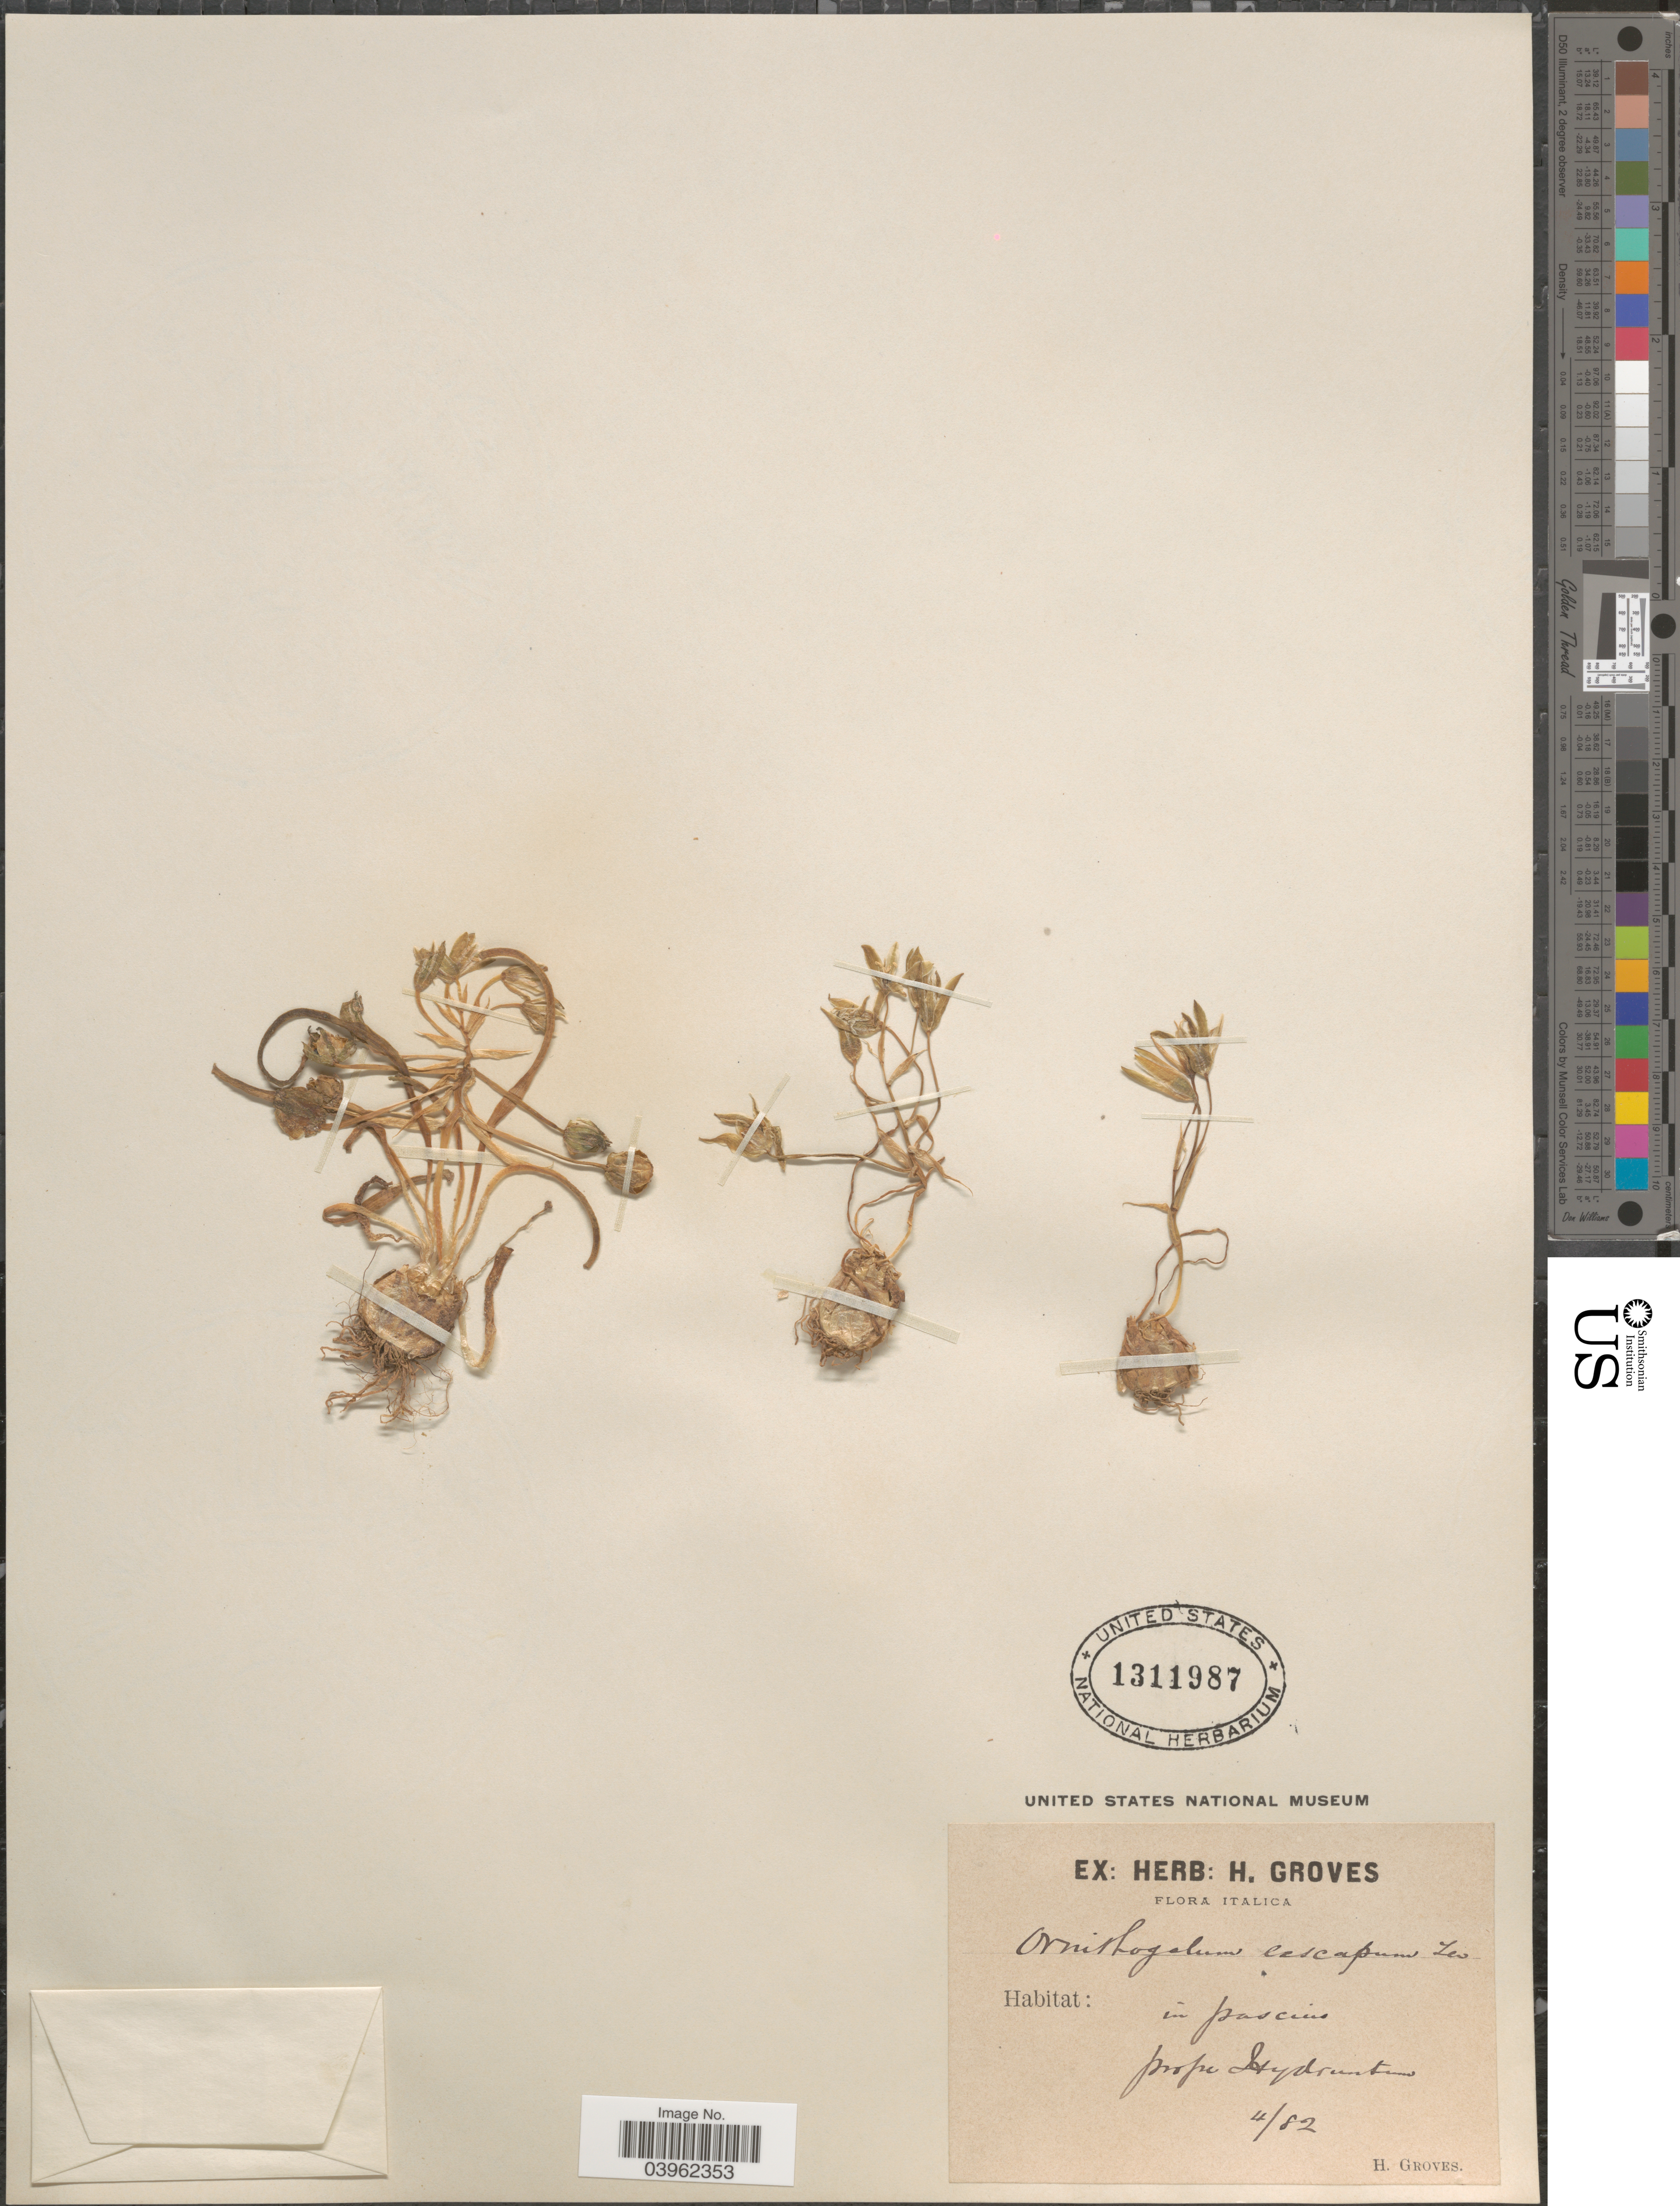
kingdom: Plantae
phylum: Tracheophyta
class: Liliopsida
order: Asparagales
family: Asparagaceae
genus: Ornithogalum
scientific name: Ornithogalum exscapum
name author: Ten.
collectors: H. Groves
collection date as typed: Transcribed d/m/y: /4/82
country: Italy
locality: In pascuis prope Hydrantum [interpreted].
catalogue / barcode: US 1311987